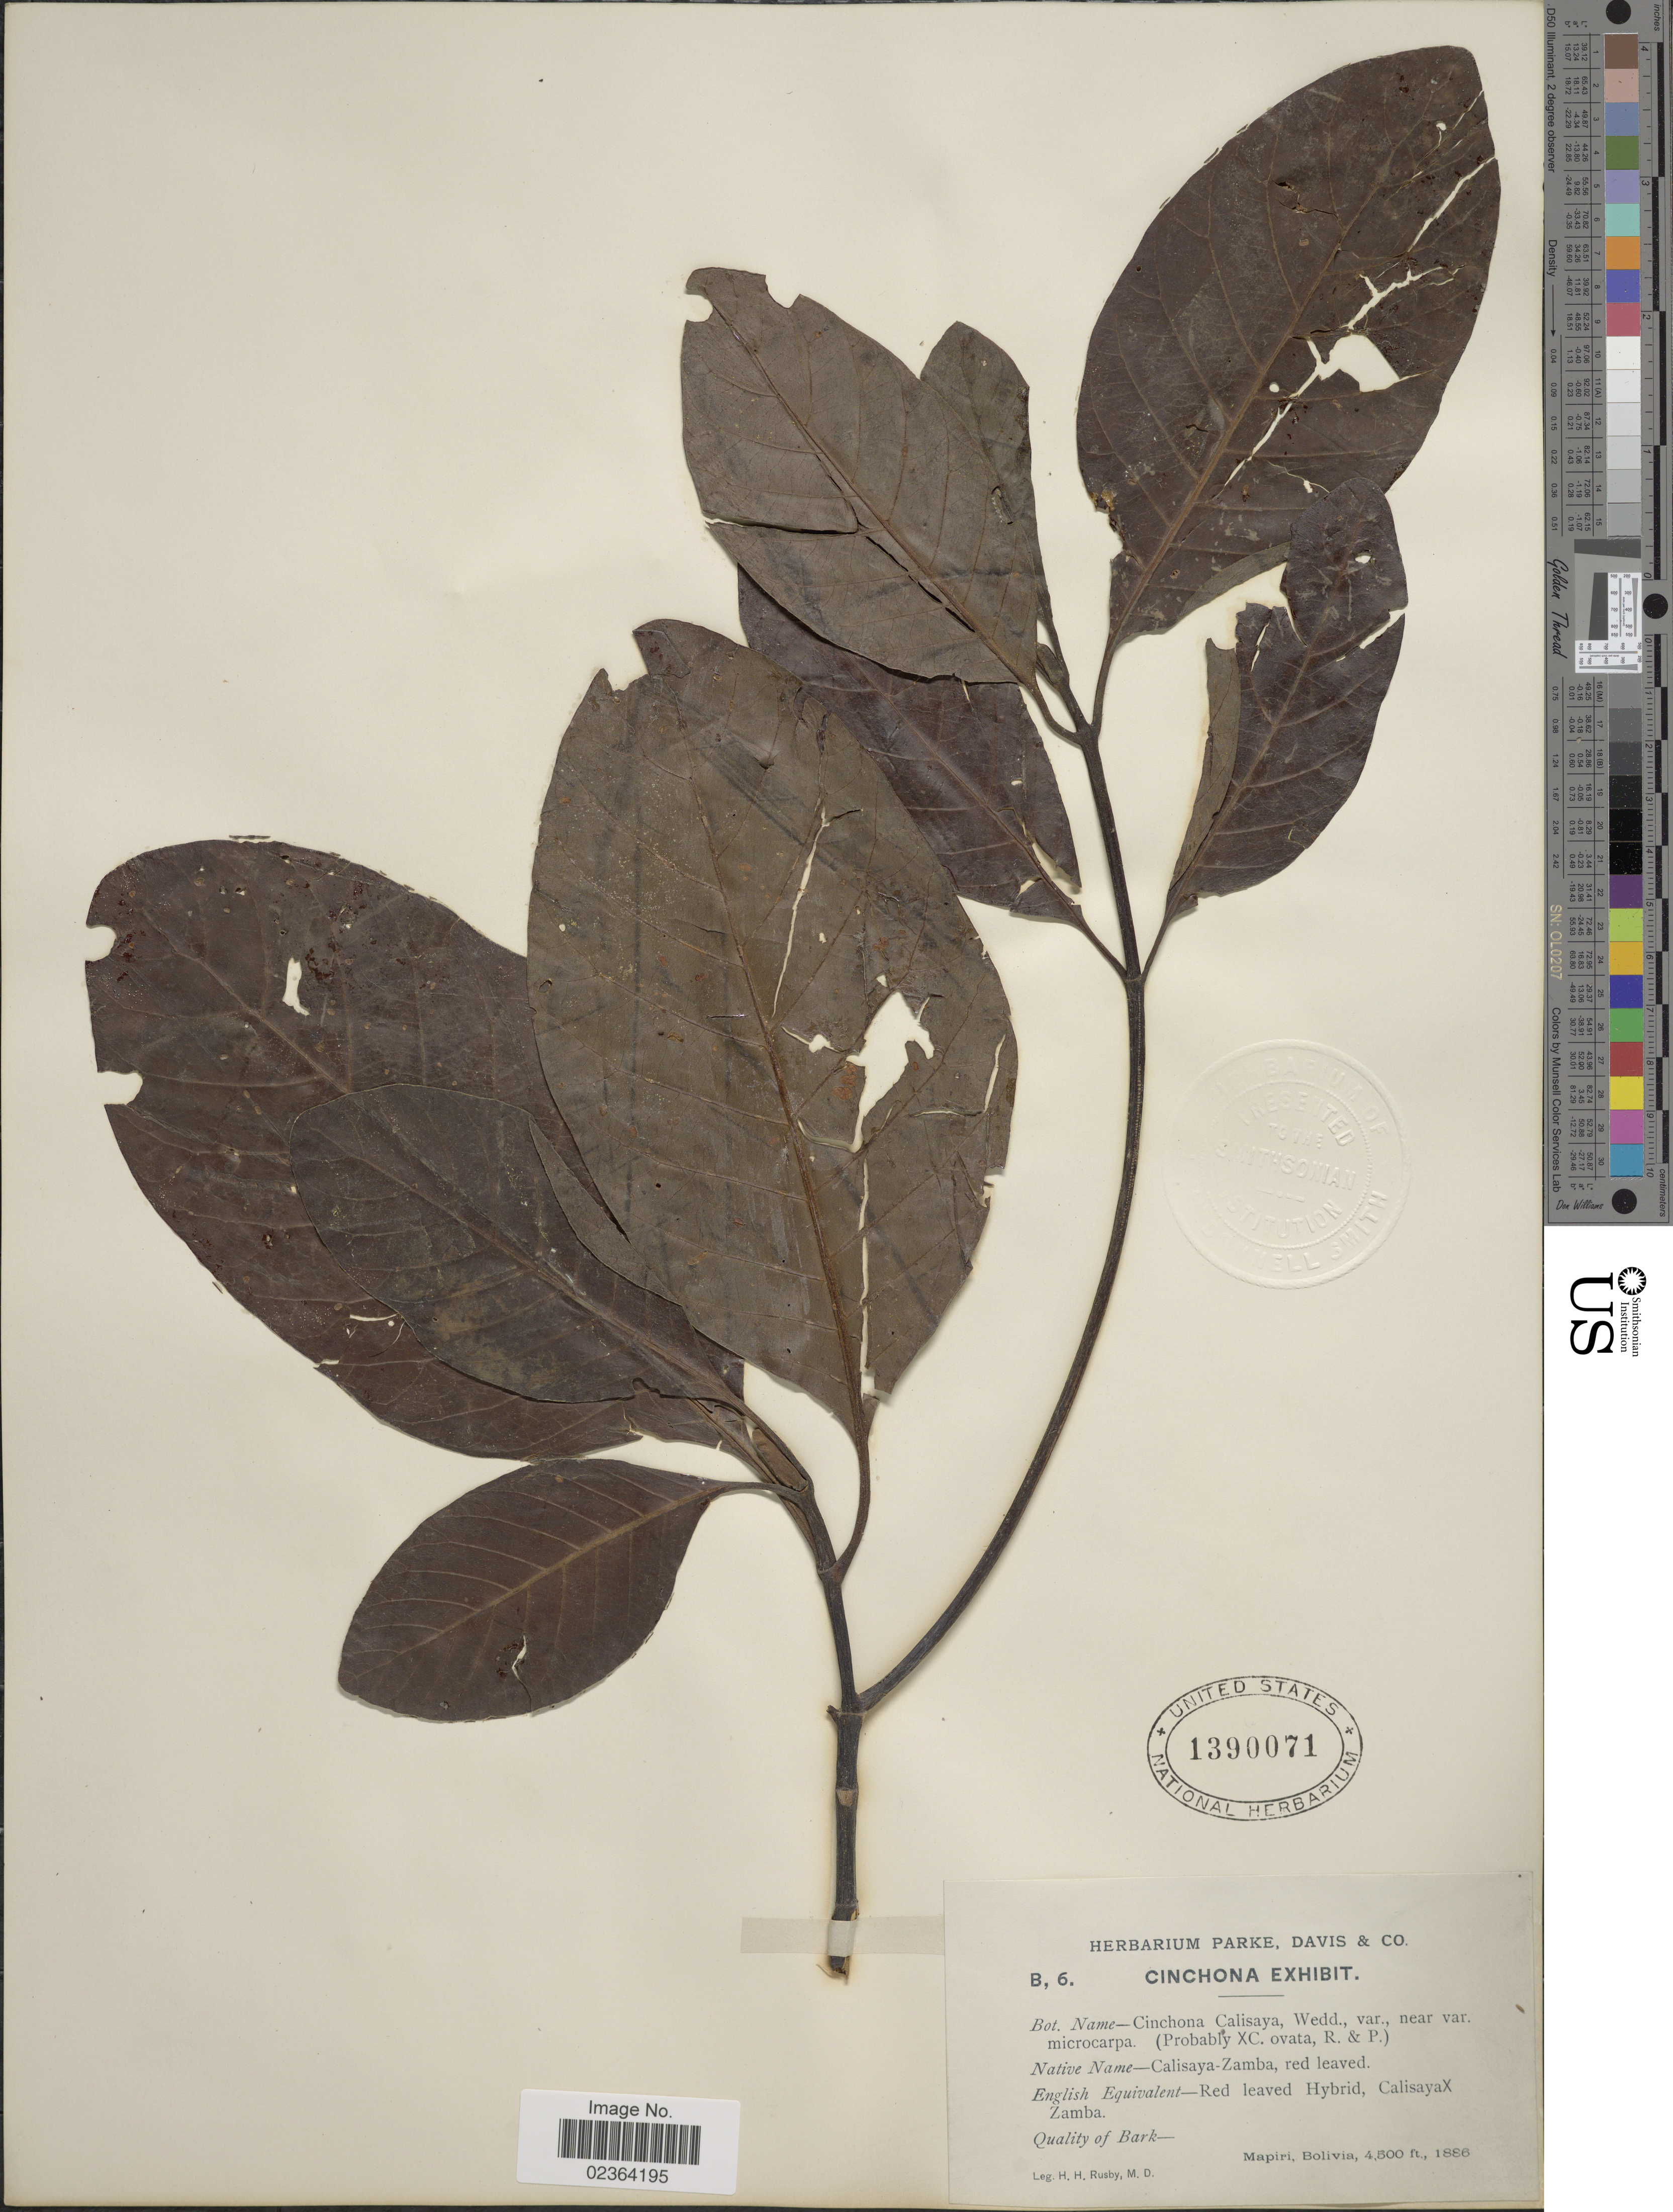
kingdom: Plantae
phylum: Tracheophyta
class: Magnoliopsida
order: Gentianales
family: Rubiaceae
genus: Cinchona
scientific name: Cinchona calisaya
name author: Wedd.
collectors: H. H. Rusby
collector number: B, 6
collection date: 1886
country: Bolivia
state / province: La Páz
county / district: Larecaja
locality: Mapiri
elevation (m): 1372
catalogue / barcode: US 1390071